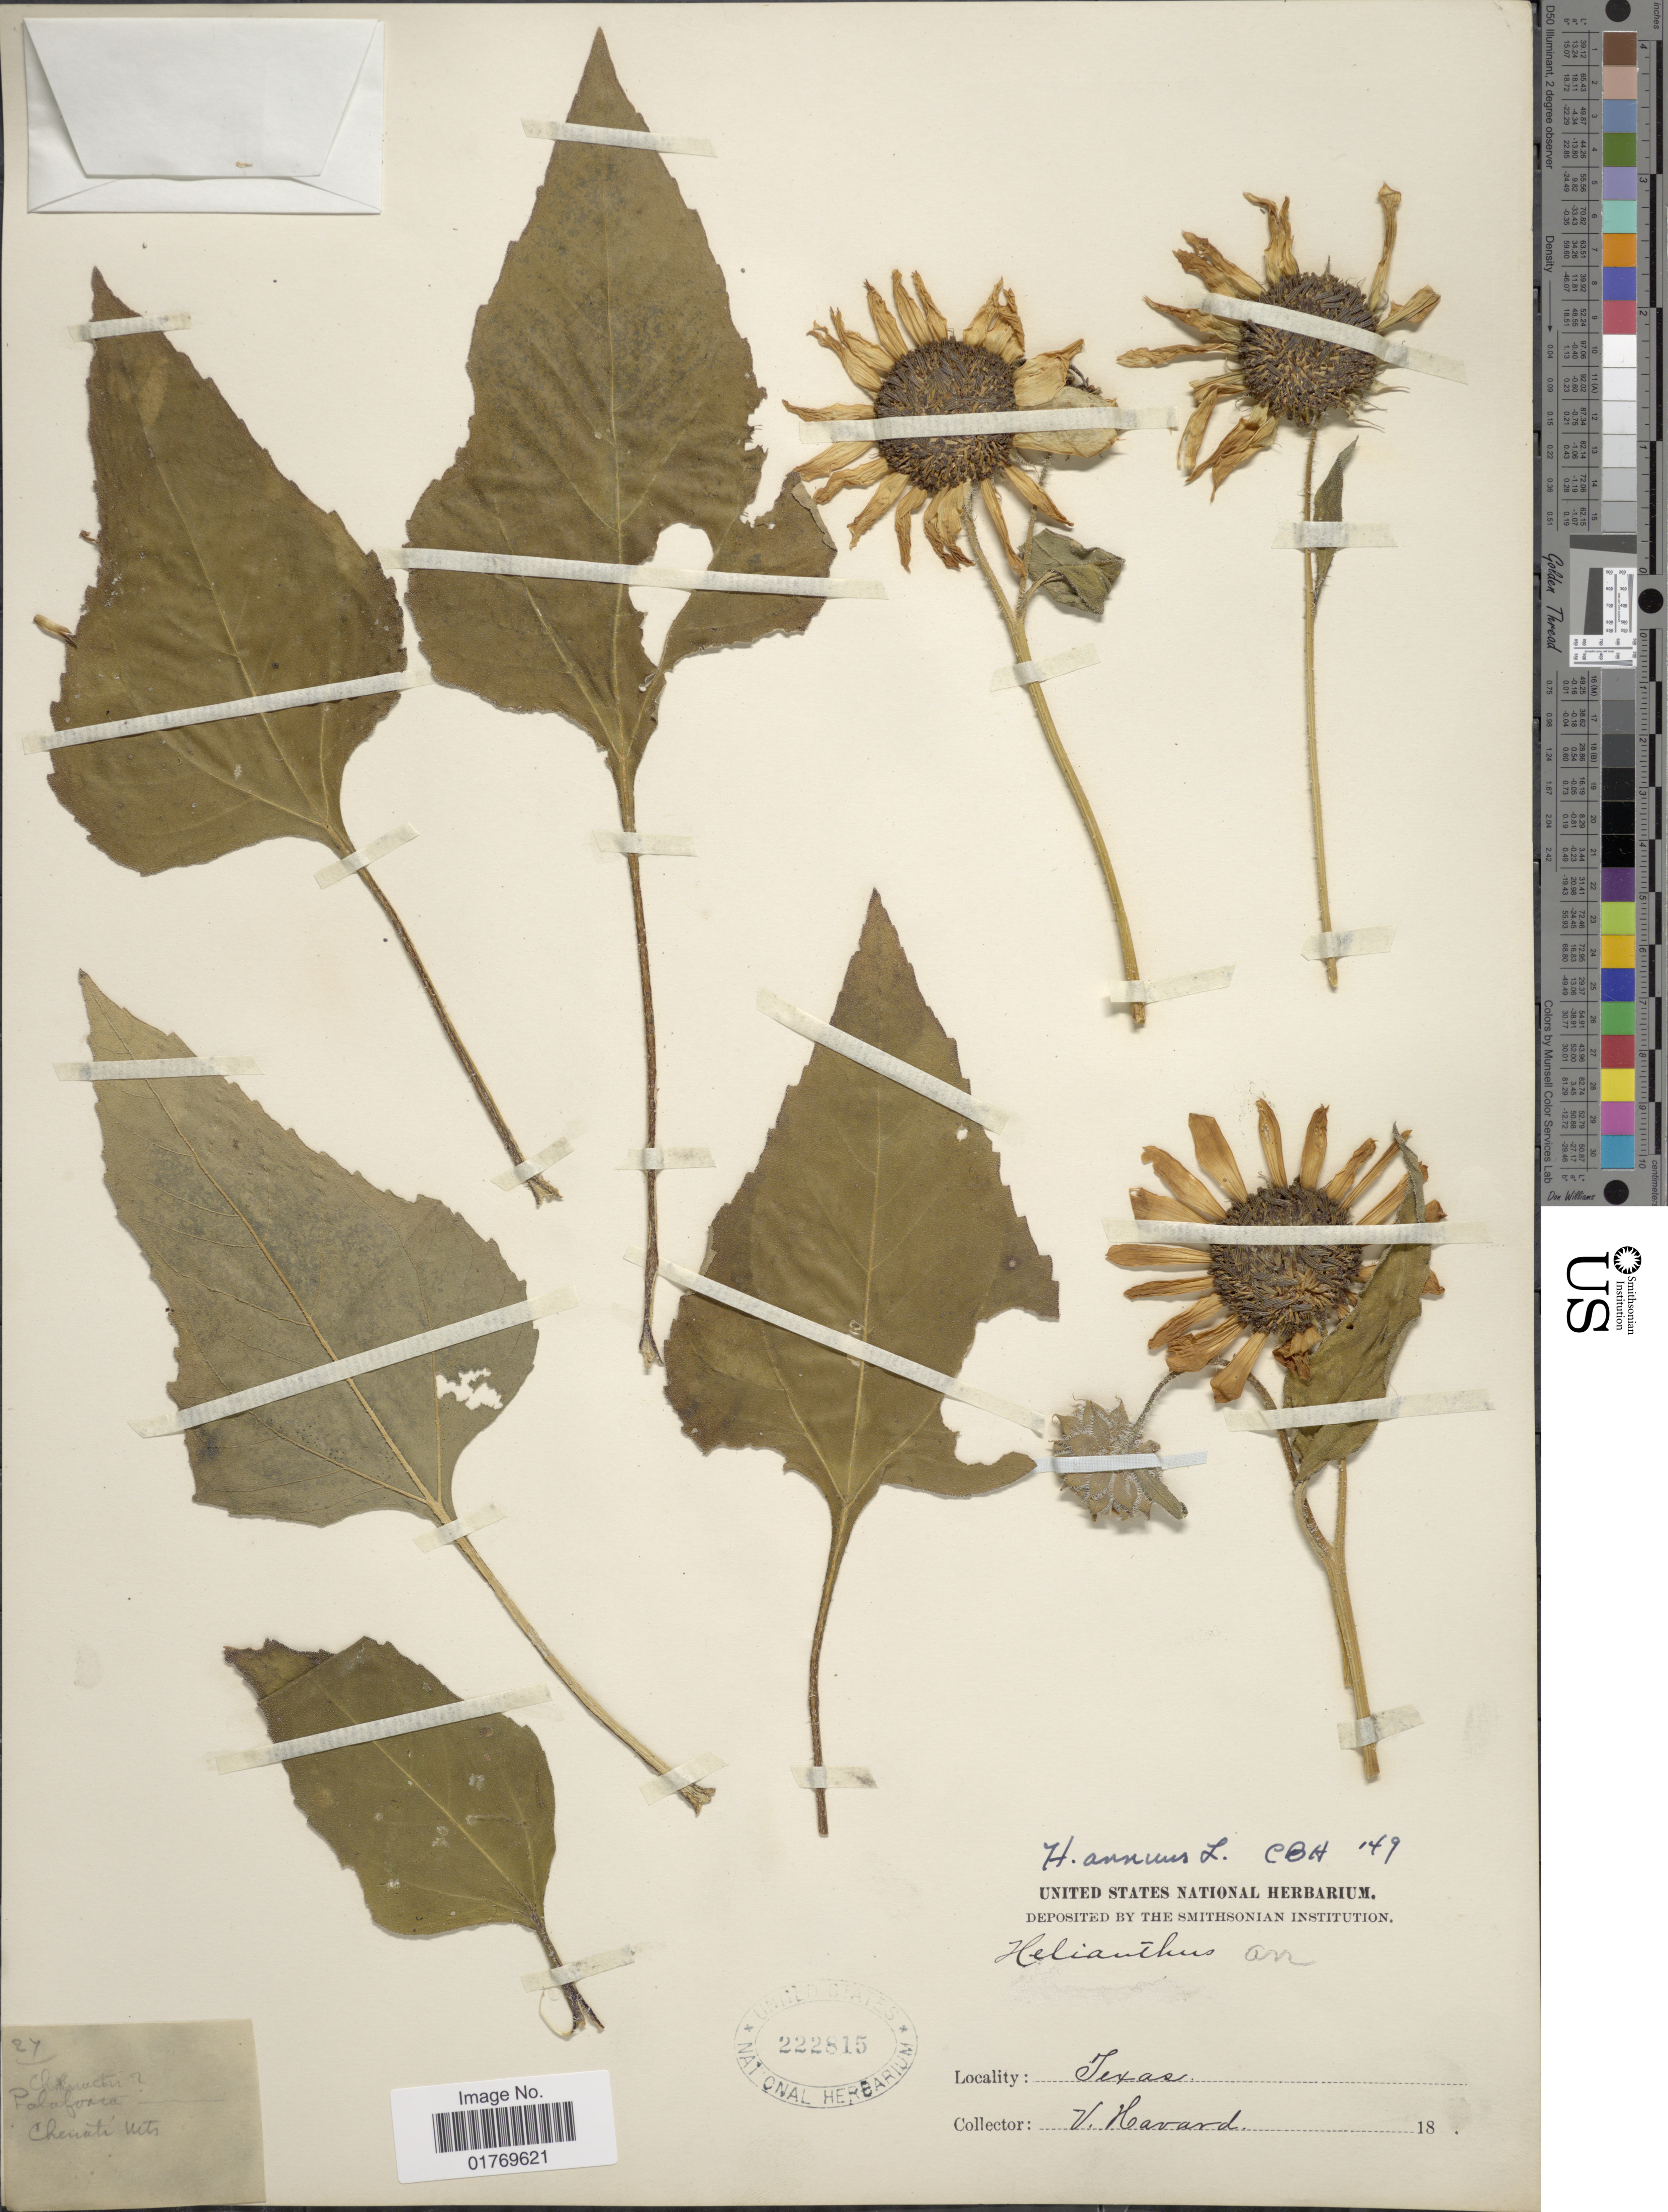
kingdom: Plantae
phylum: Tracheophyta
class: Magnoliopsida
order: Asterales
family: Asteraceae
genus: Helianthus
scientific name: Helianthus annuus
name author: L.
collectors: V. Havard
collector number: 27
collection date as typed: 18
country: United States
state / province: Texas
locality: Chenati Mts.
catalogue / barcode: US 222815